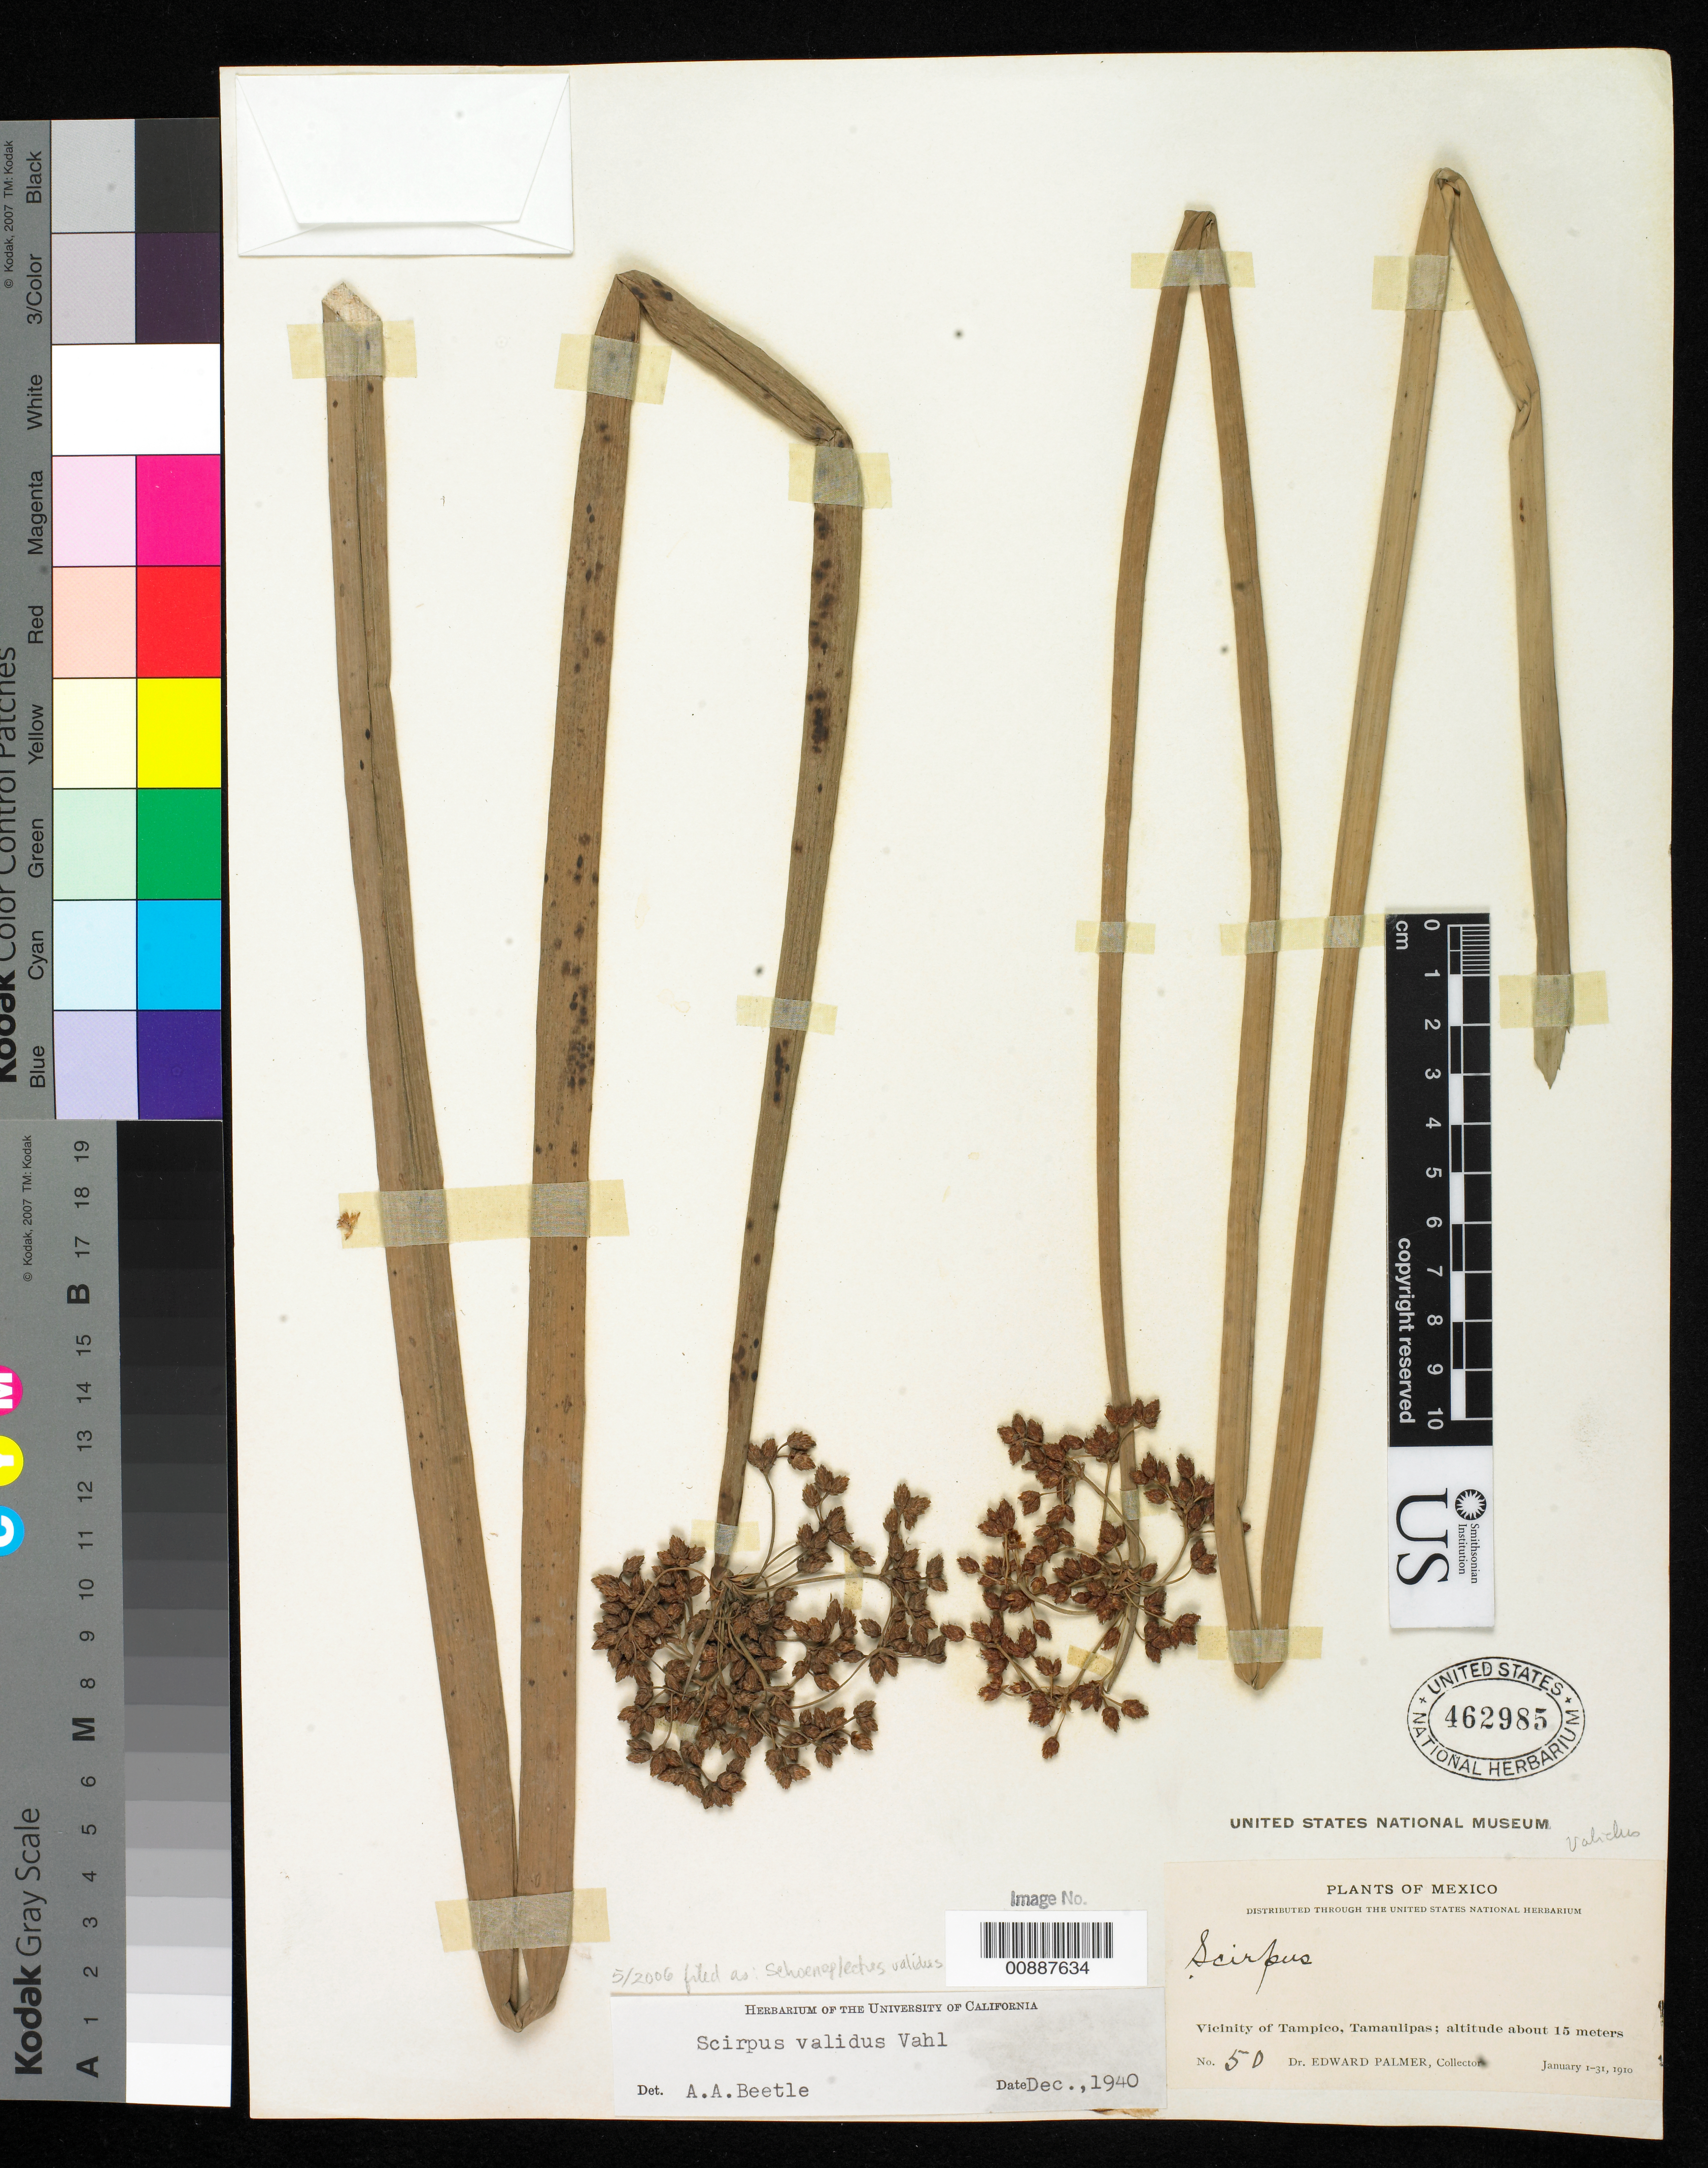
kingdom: Plantae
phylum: Tracheophyta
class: Liliopsida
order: Poales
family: Cyperaceae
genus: Schoenoplectus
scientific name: Schoenoplectus validus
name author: (Vahl) Á. Löve & D. Löve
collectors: E. Palmer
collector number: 50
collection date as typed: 01 Jan 1910 to 31 Jan 1910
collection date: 1910-01-01/1910-01-31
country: Mexico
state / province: Tamaulipas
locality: Vicinity of Tampico, Tamaulipas.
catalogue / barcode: US 462985